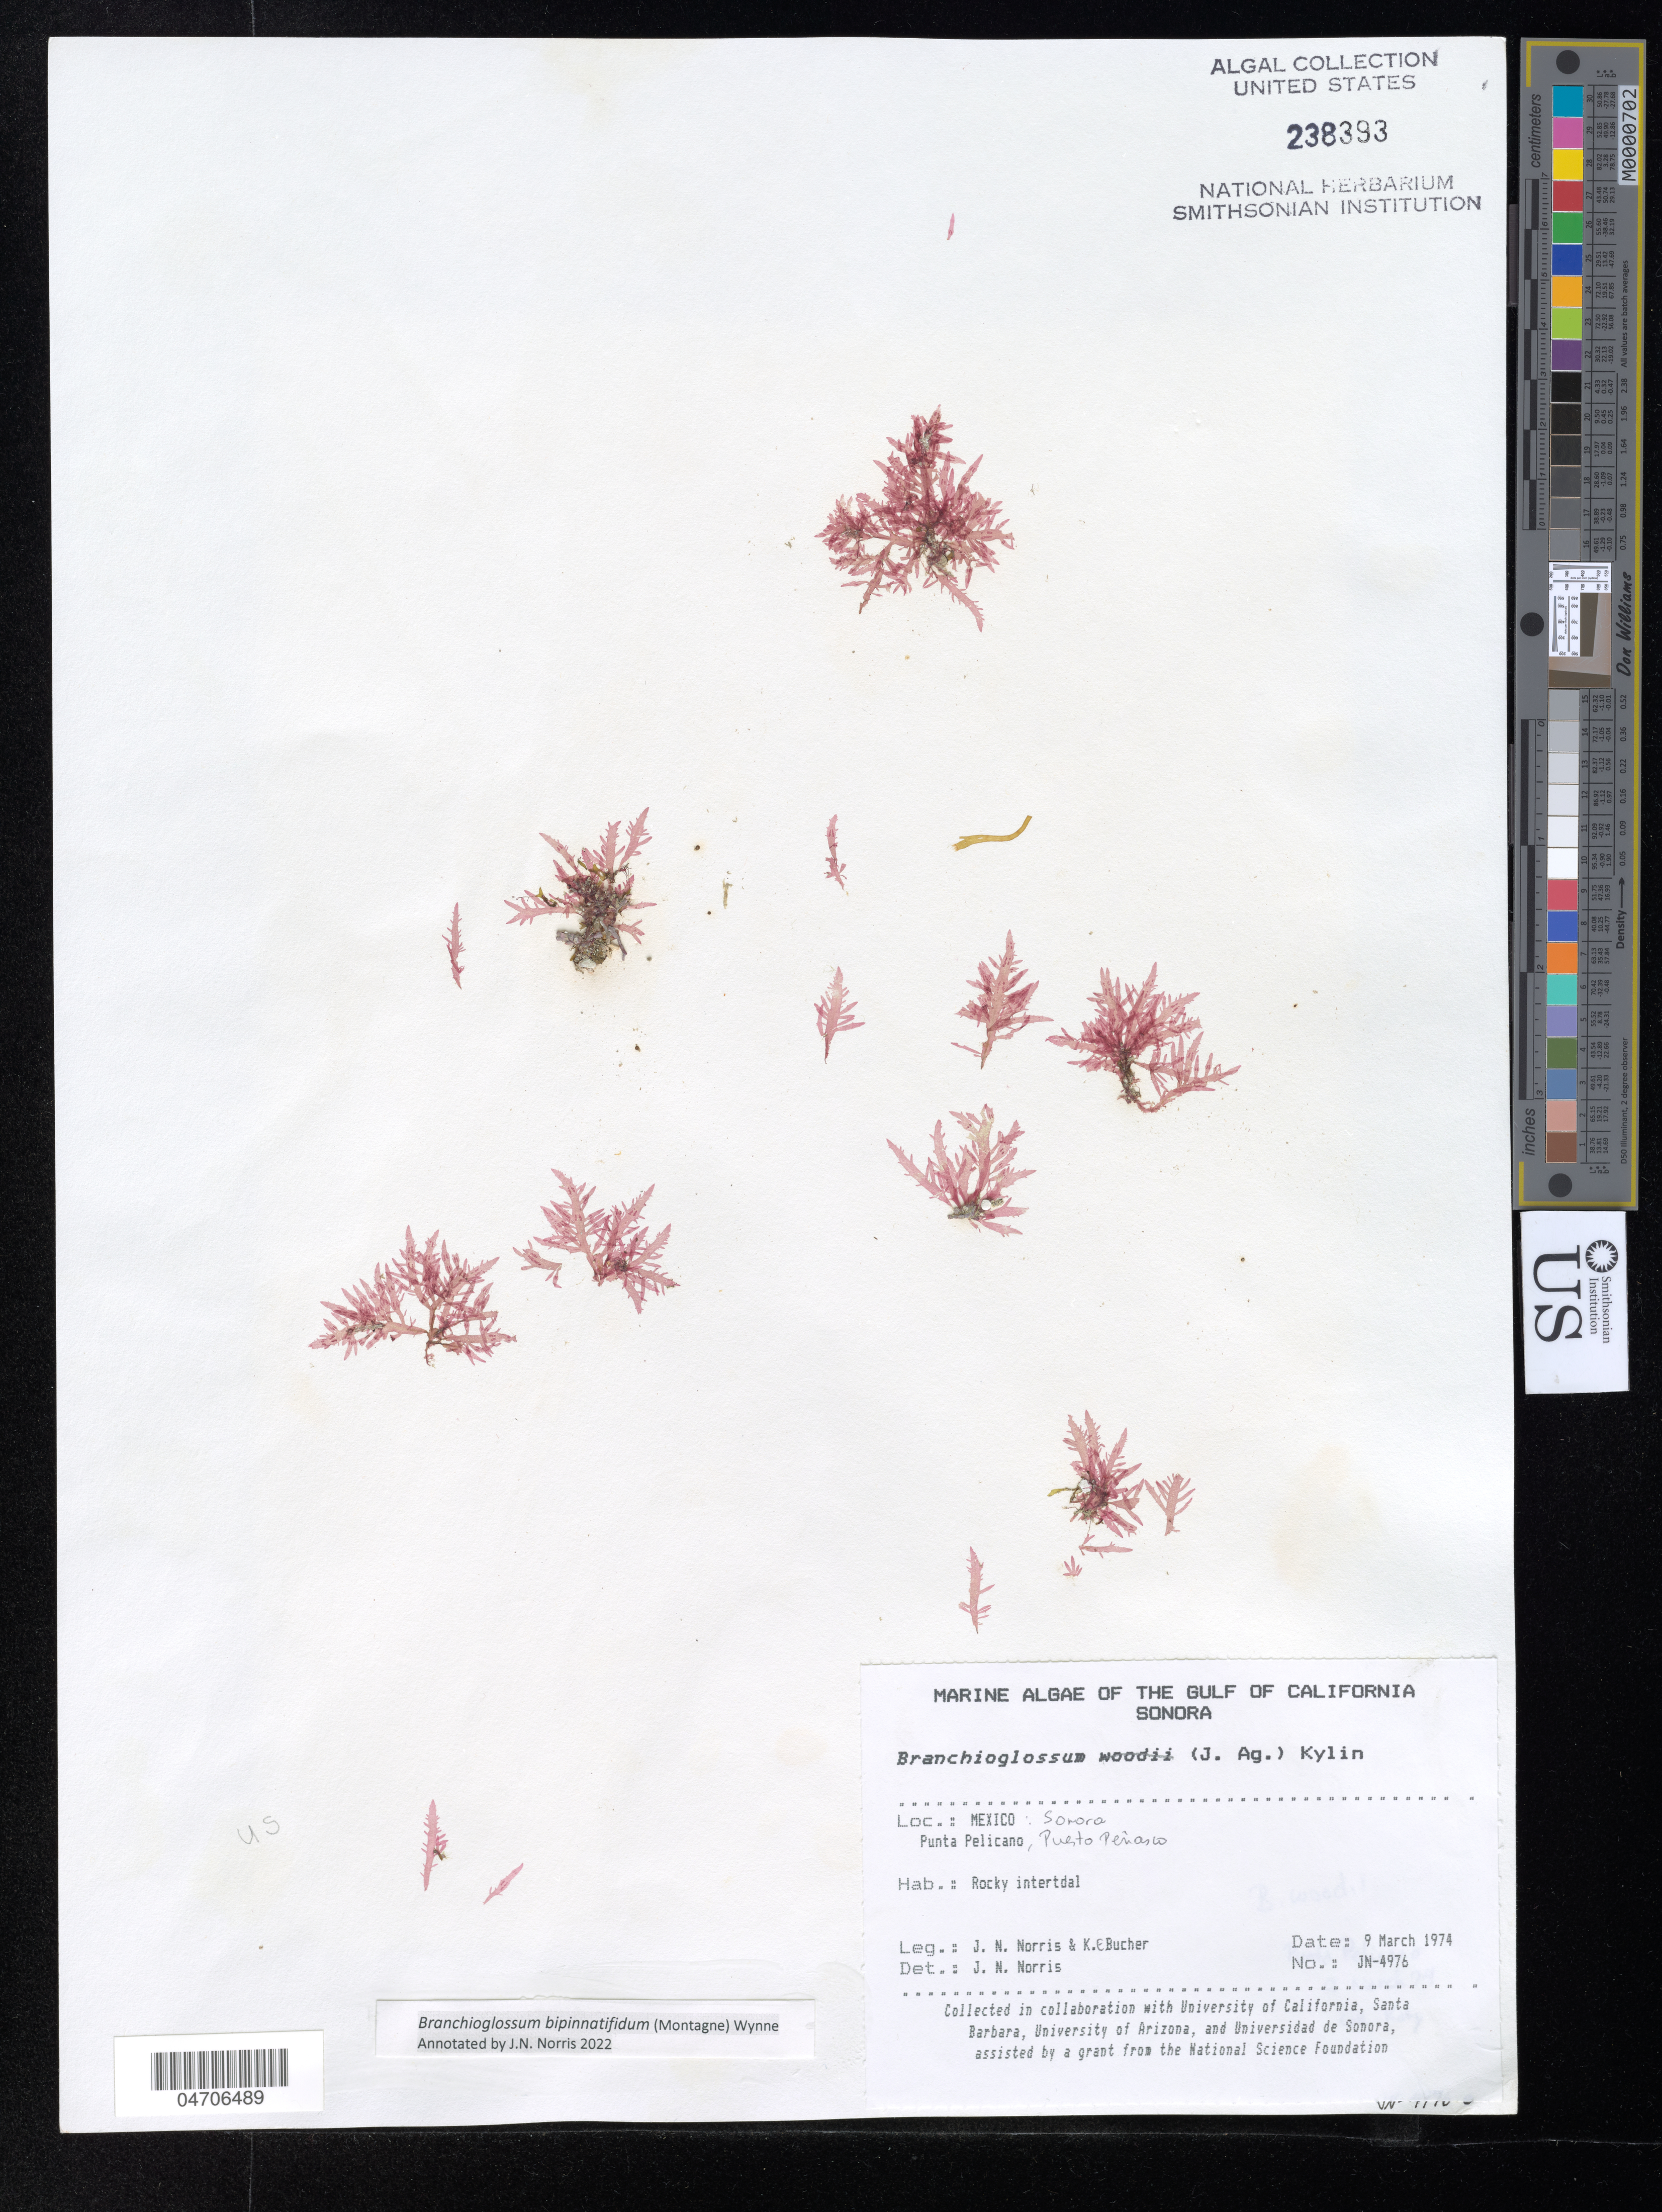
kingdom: Plantae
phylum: Rhodophyta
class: Florideophyceae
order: Ceramiales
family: Delesseriaceae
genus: Branchioglossum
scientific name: Branchioglossum bipinnatifidum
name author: (Mont.) M.J. Wynne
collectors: J. Norris & K. E. Bucher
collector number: JN-4976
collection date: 1974-03-09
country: Mexico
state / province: Sonora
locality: The Gulf of California. Punta Pelicano, Puerto Peñasco.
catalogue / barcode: US 238393